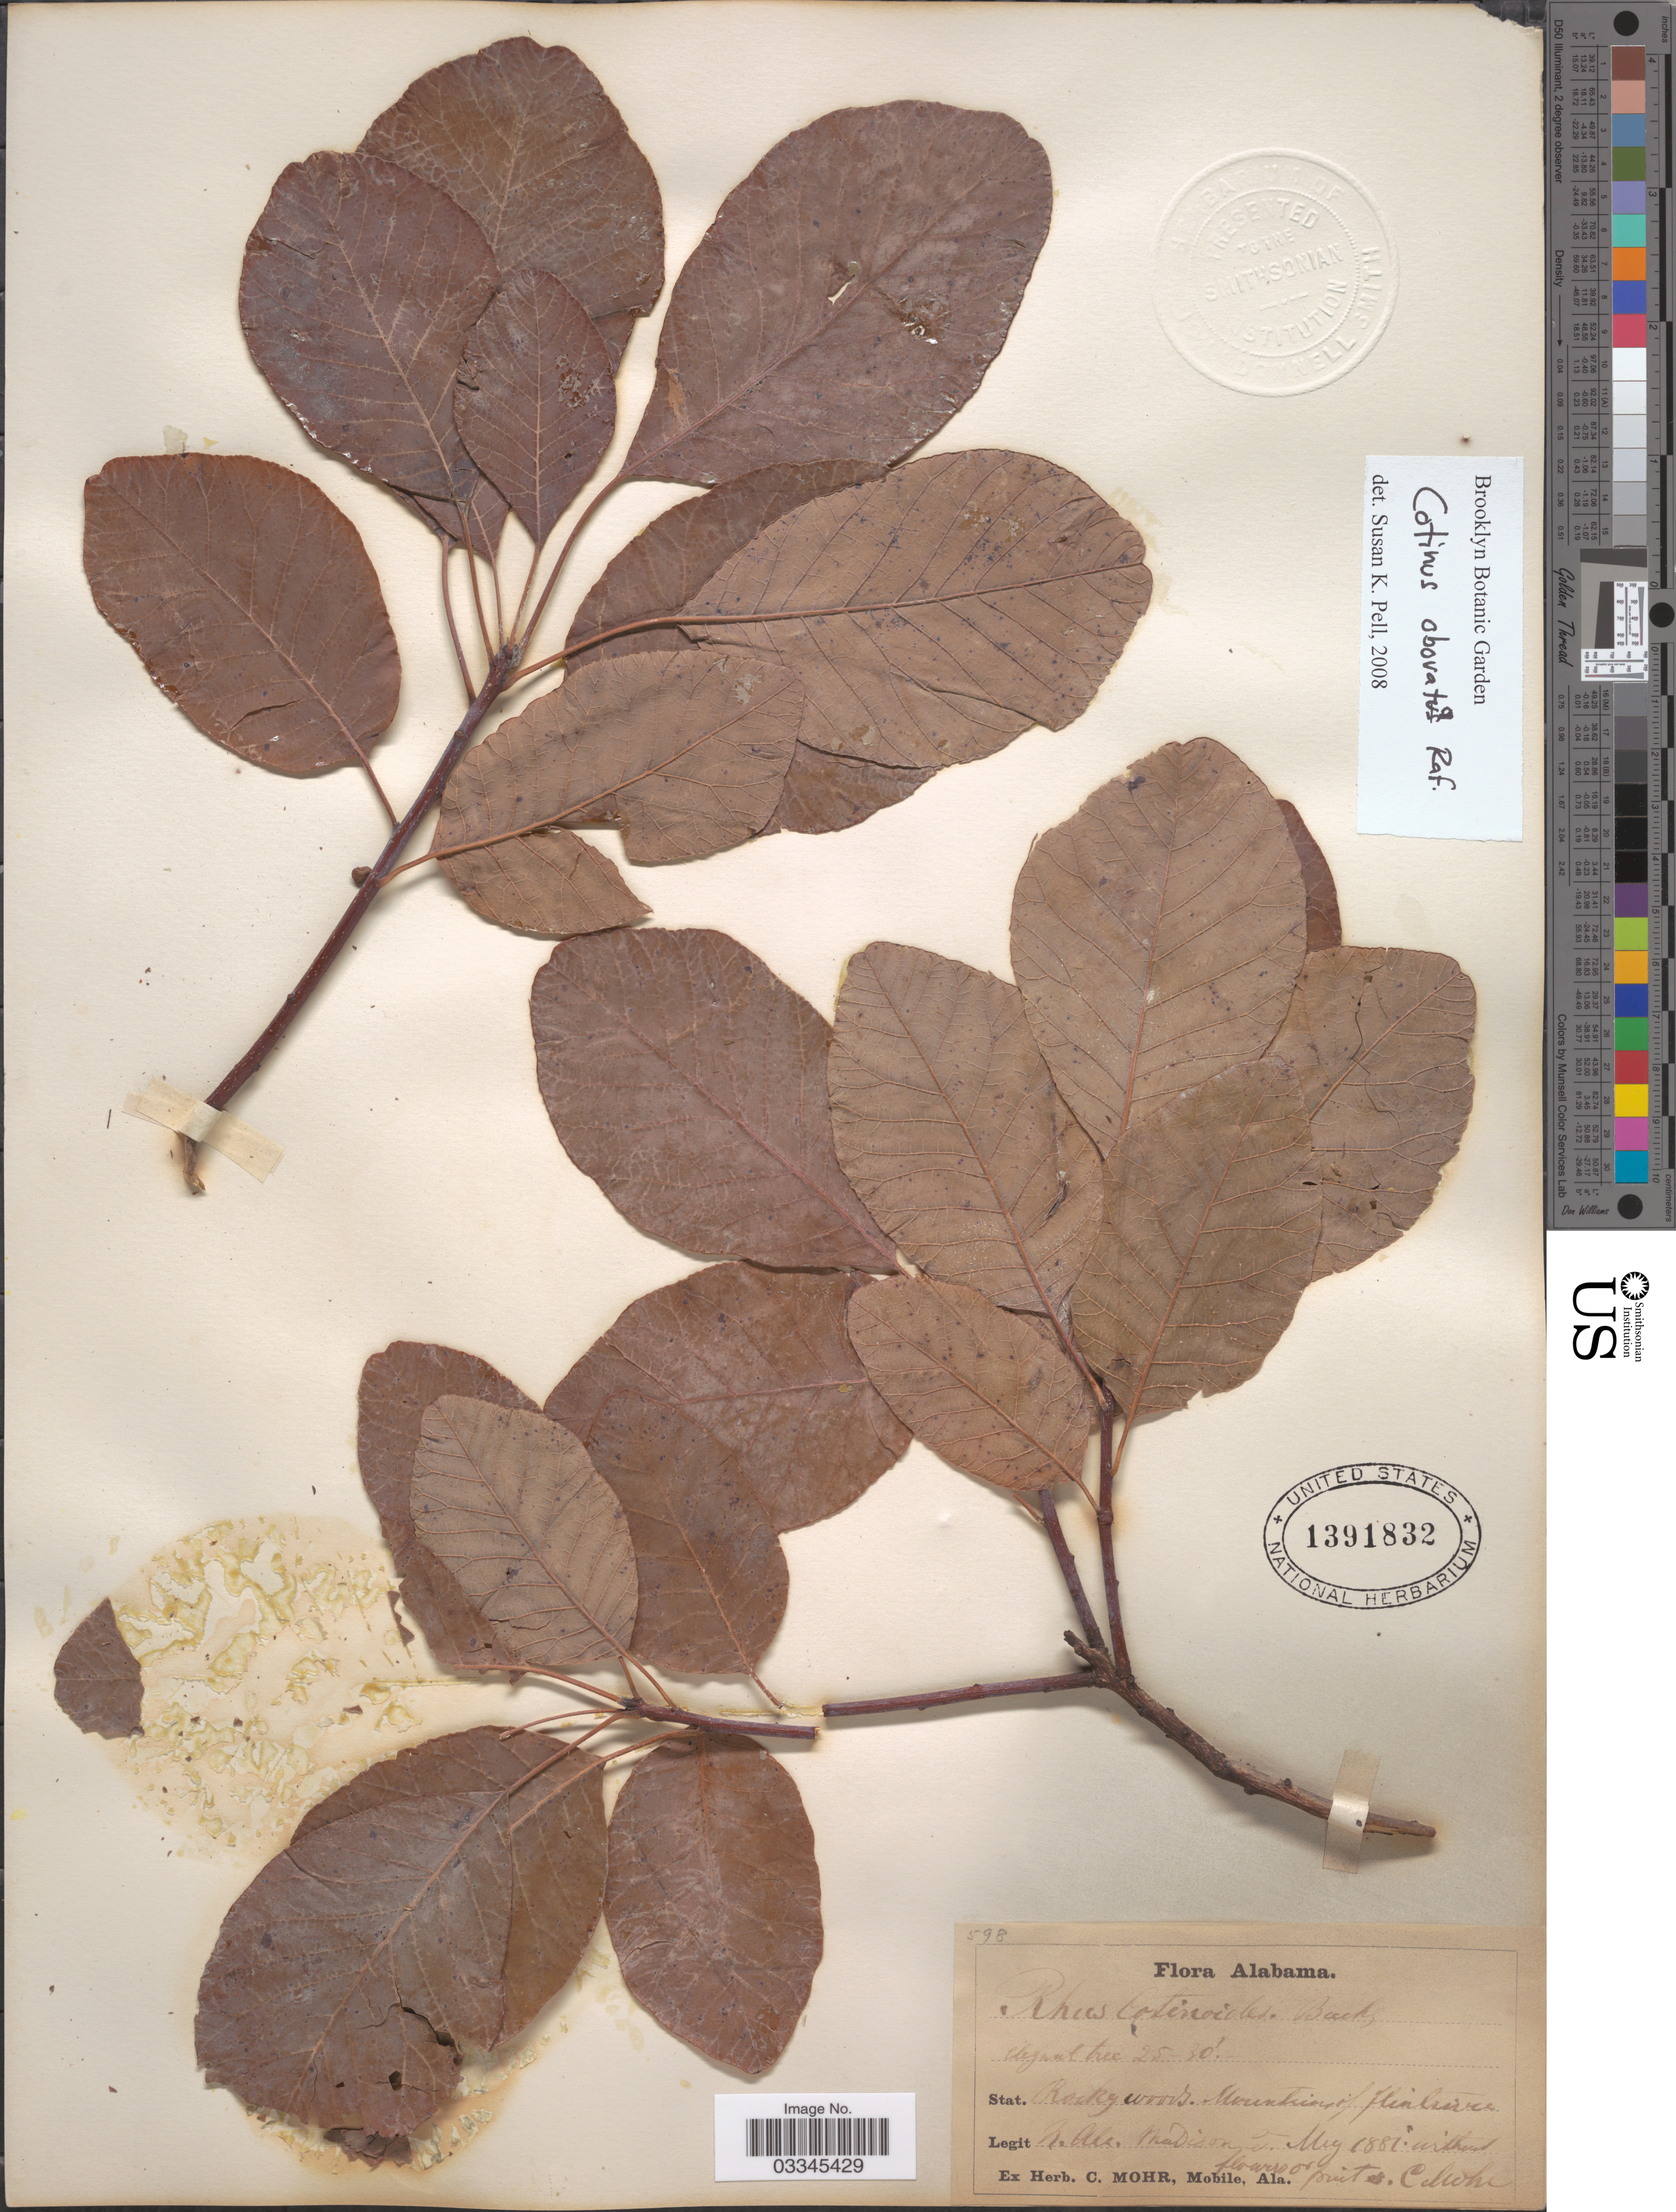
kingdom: Plantae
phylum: Tracheophyta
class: Magnoliopsida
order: Sapindales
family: Anacardiaceae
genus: Cotinus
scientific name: Cotinus obovatus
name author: Raf.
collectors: C. T. Mohr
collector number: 598?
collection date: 1881-05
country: United States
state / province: Alabama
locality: N. Ala. Madison Co. Stat. Rocky woods. Mountains of Flintriver.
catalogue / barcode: US 1391832